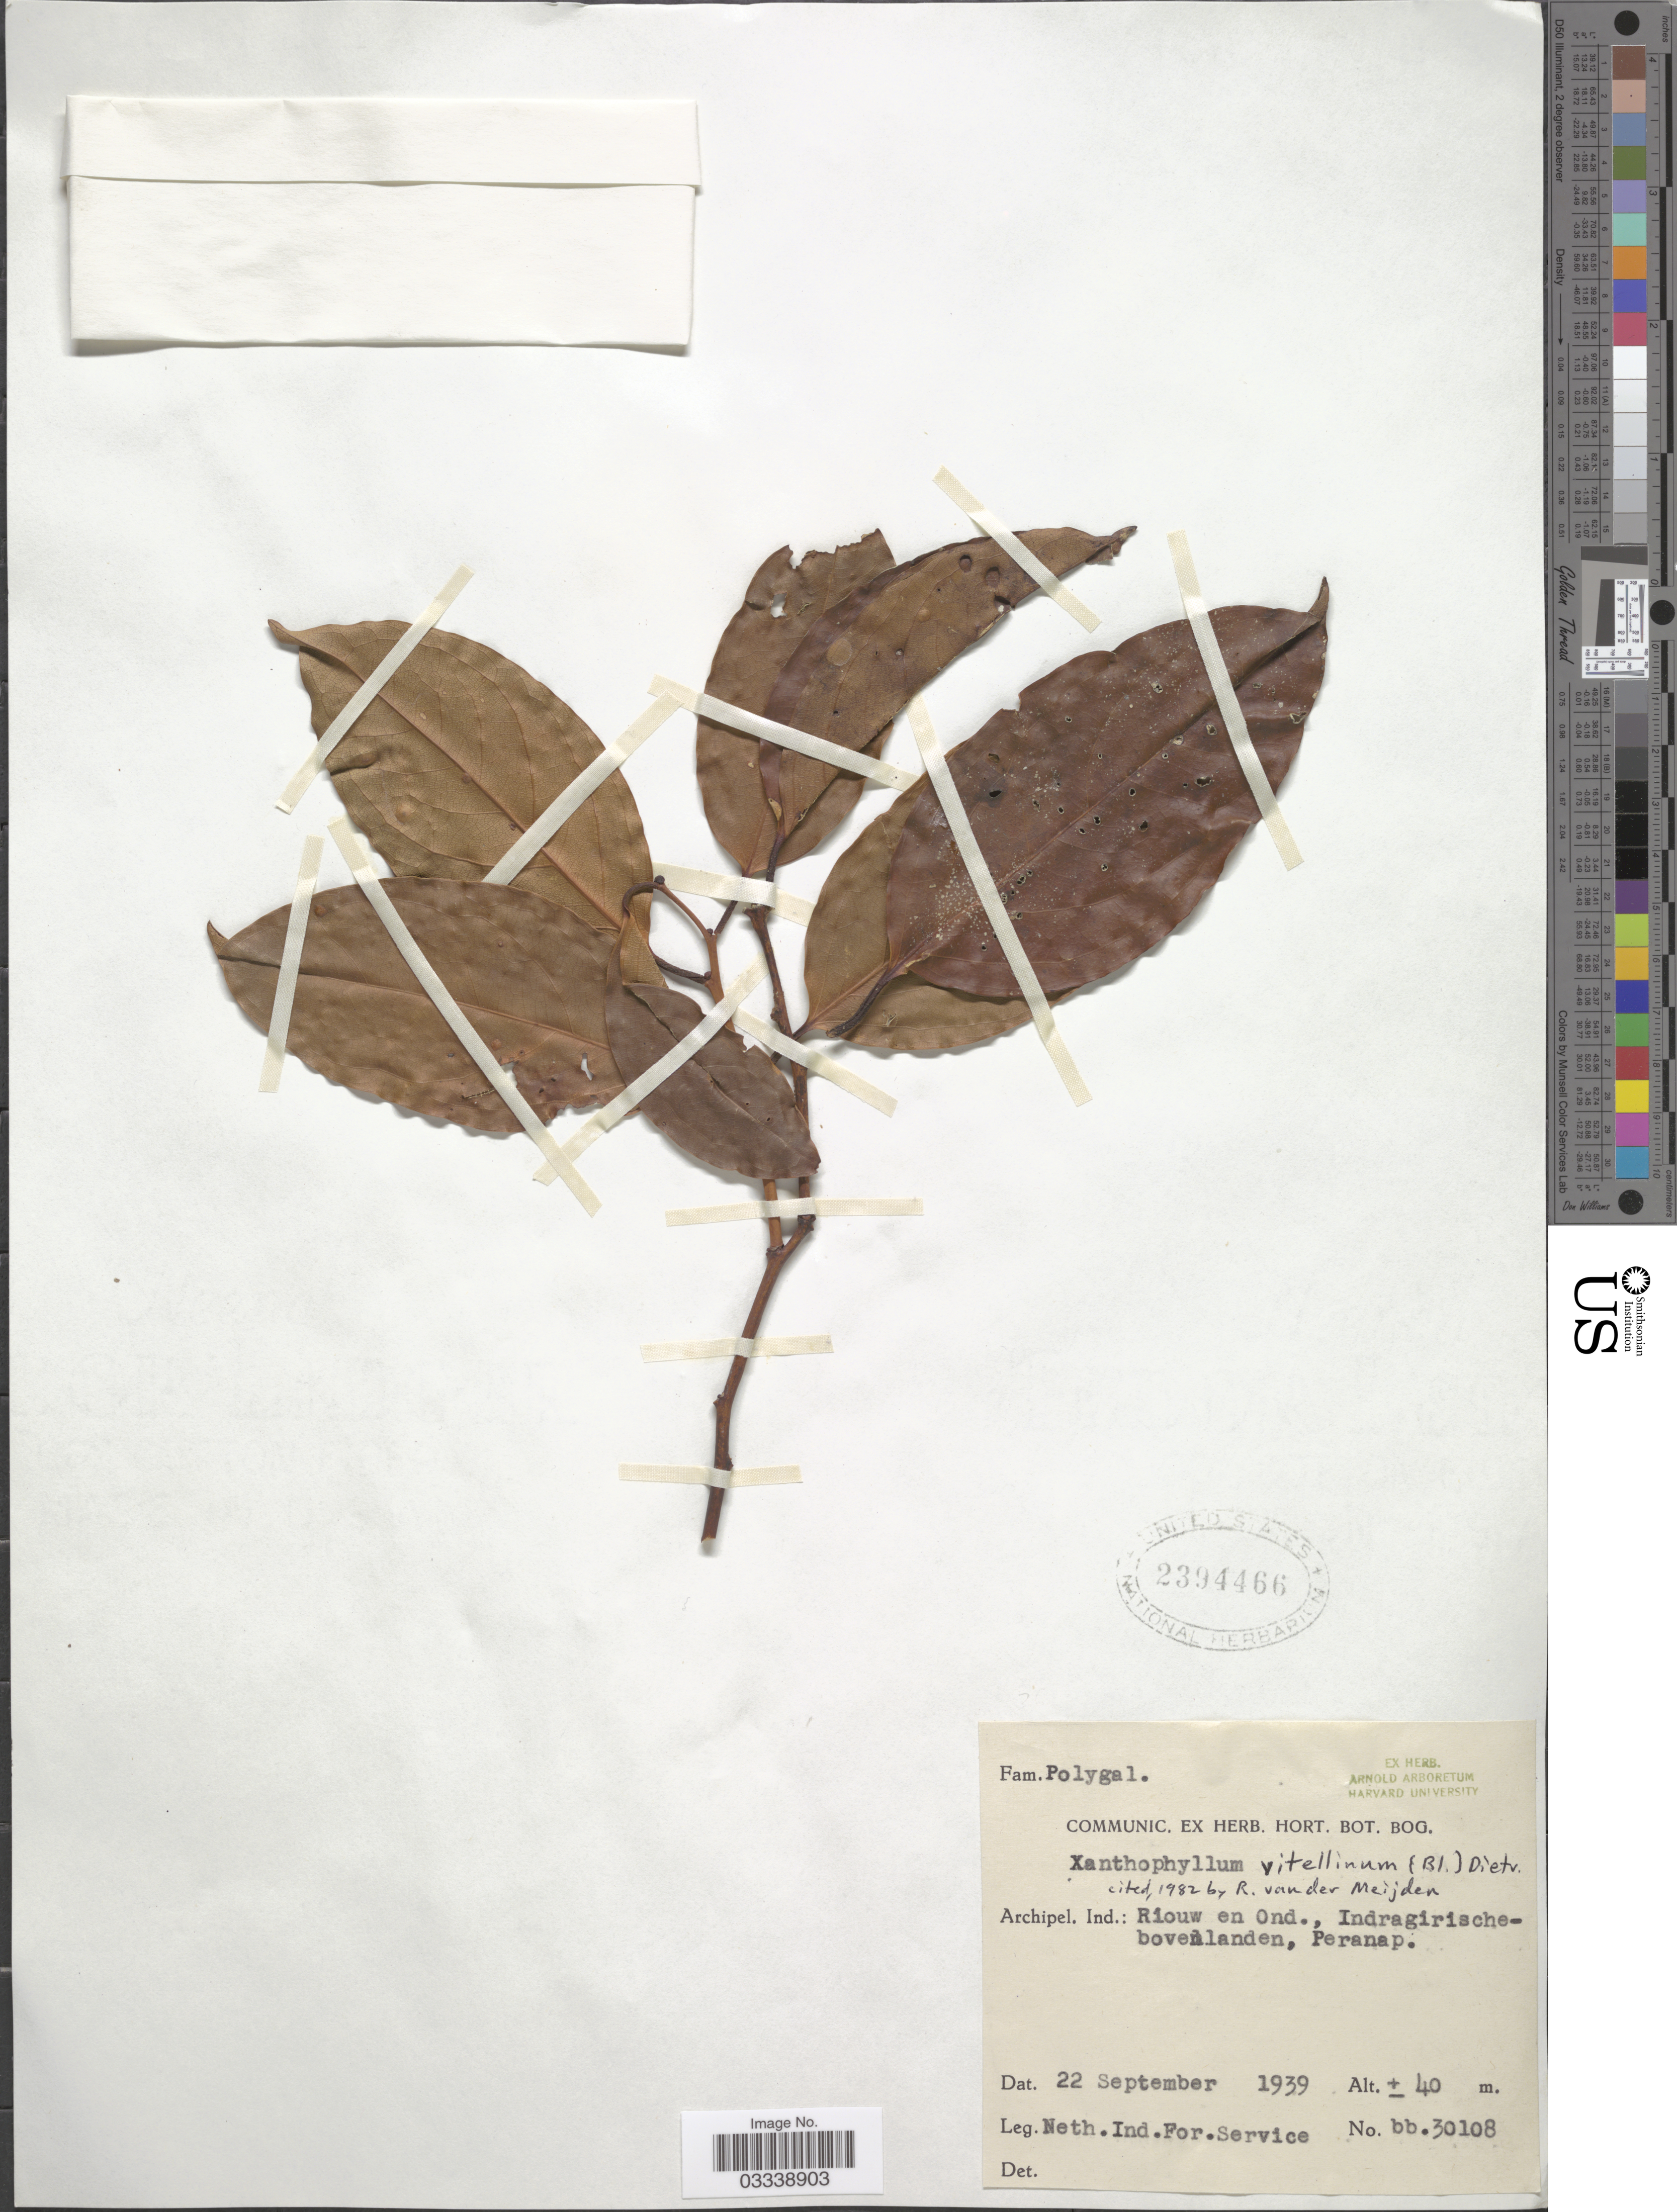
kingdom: Plantae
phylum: Tracheophyta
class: Magnoliopsida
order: Fabales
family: Polygalaceae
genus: Xanthophyllum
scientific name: Xanthophyllum vitellinum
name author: (Blume) D. Dietr.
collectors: Neth. Ind. For. Service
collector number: bb 30108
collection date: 1939-09-22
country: Indonesia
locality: Archipel. Ind.: Riouw en Ond., Indragirische-bovenlanden, Peranap.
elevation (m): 40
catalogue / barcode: US 2394466